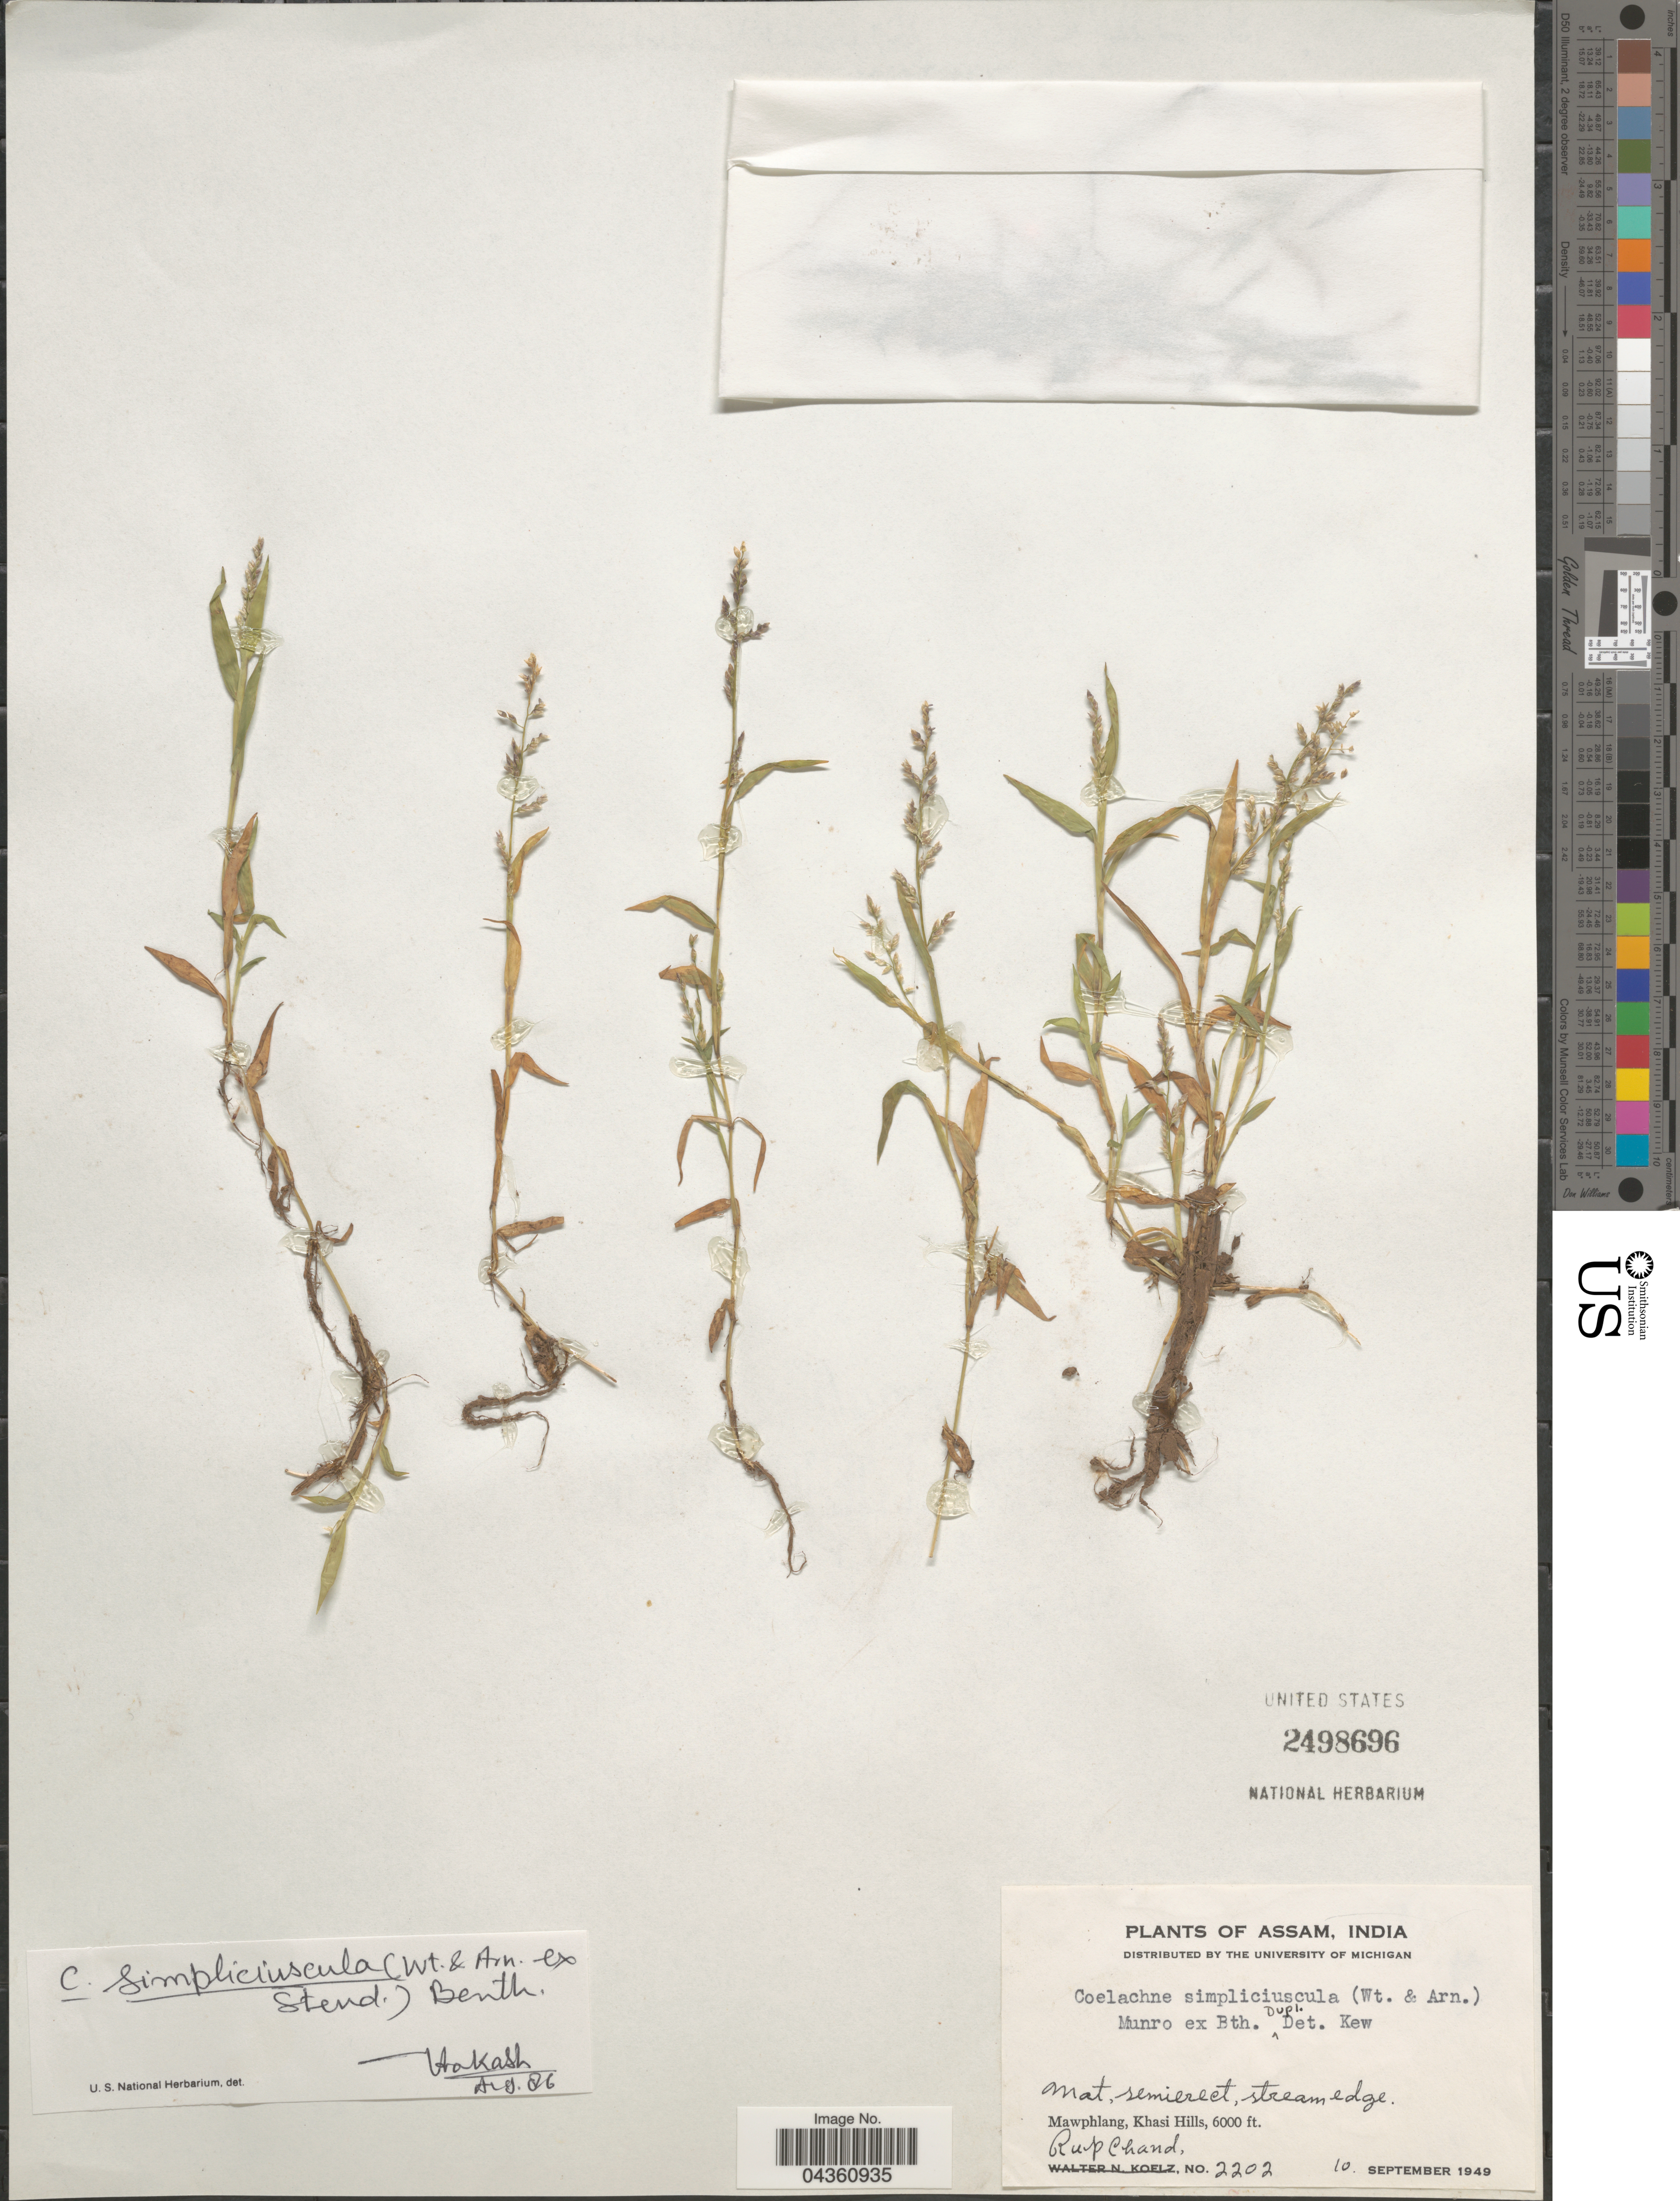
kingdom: Plantae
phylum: Tracheophyta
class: Liliopsida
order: Poales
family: Poaceae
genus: Coelachne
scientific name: Coelachne simpliciuscula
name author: (Wight & Arn. ex Steud.) Munro ex Benth.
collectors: R. Chand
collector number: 2202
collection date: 1949-09-10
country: India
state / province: Meghalaya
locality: Mawphlang, Khasi Hills.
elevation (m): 1829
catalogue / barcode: US 2498696